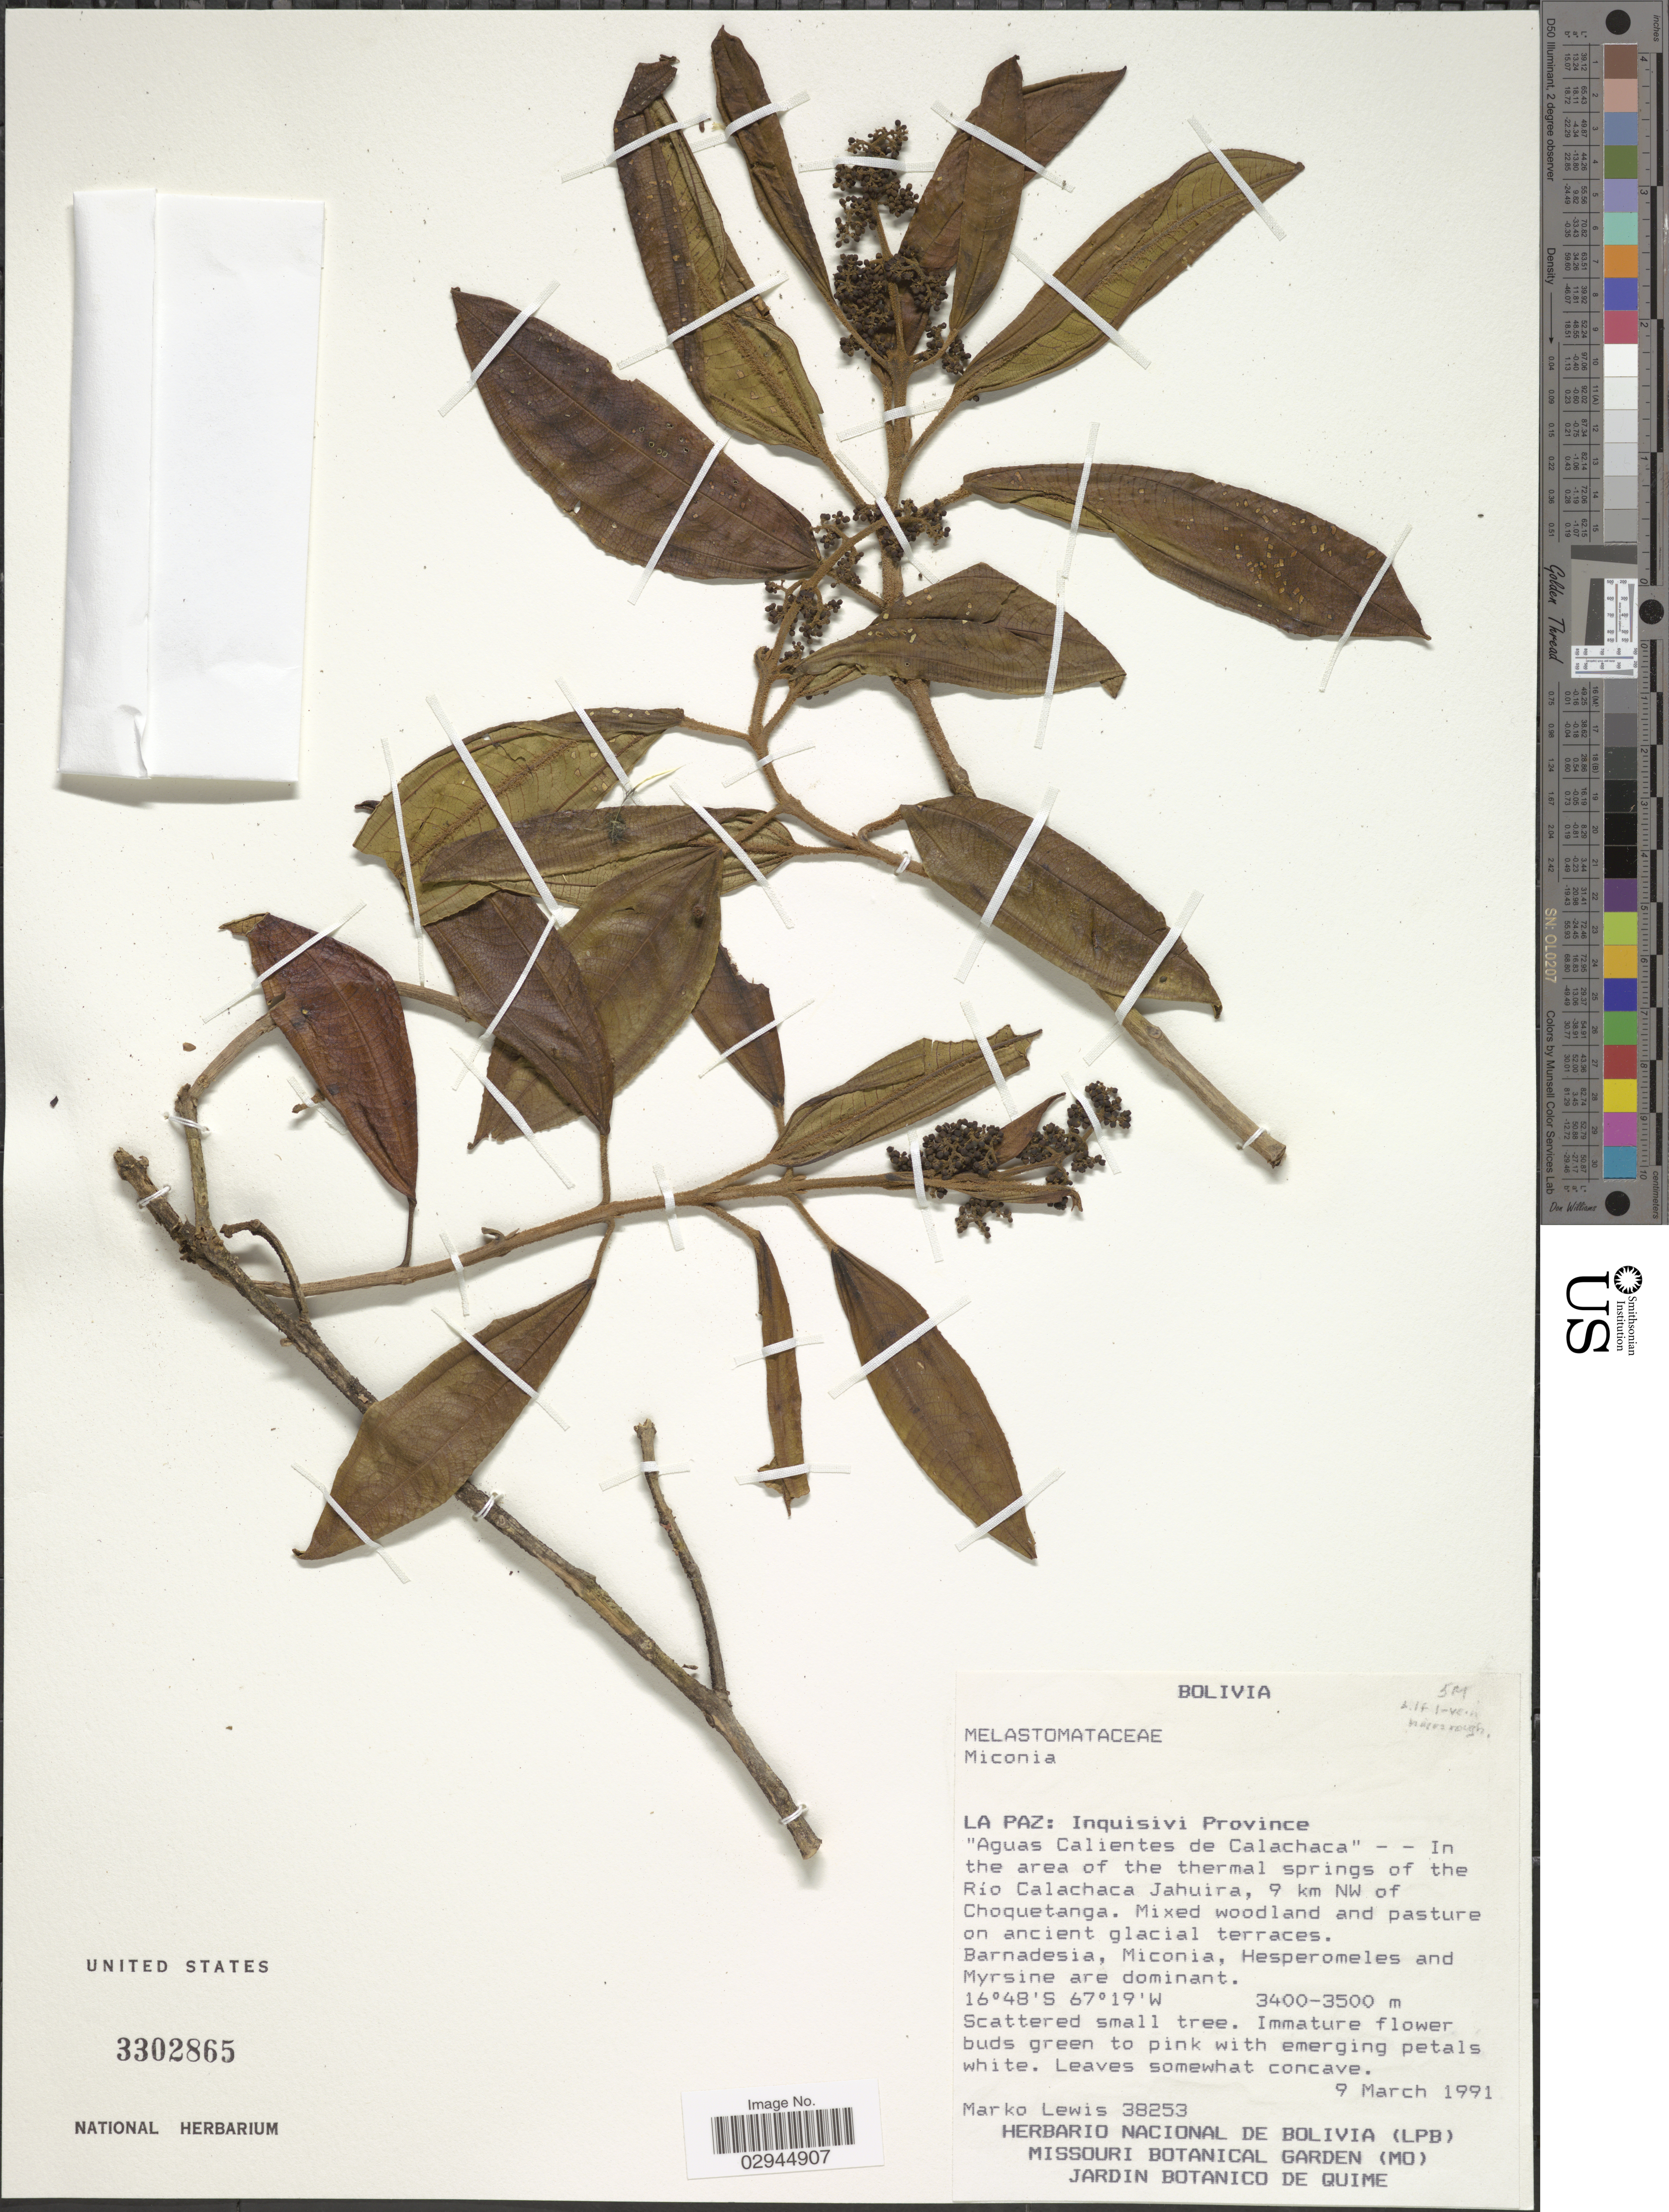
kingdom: Plantae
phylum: Tracheophyta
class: Magnoliopsida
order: Myrtales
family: Melastomataceae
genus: Miconia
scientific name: Miconia sp.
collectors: M. A. Lewis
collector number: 38253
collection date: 1991-03-09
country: Bolivia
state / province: La Paz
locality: Inquisivi Province. "Aguas Calientes de Calachaca" - - In the area of the thermal springs of the Río Calachaca Jahuira, 9 km NW of Choquetanga.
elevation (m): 3400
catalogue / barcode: US 3302865